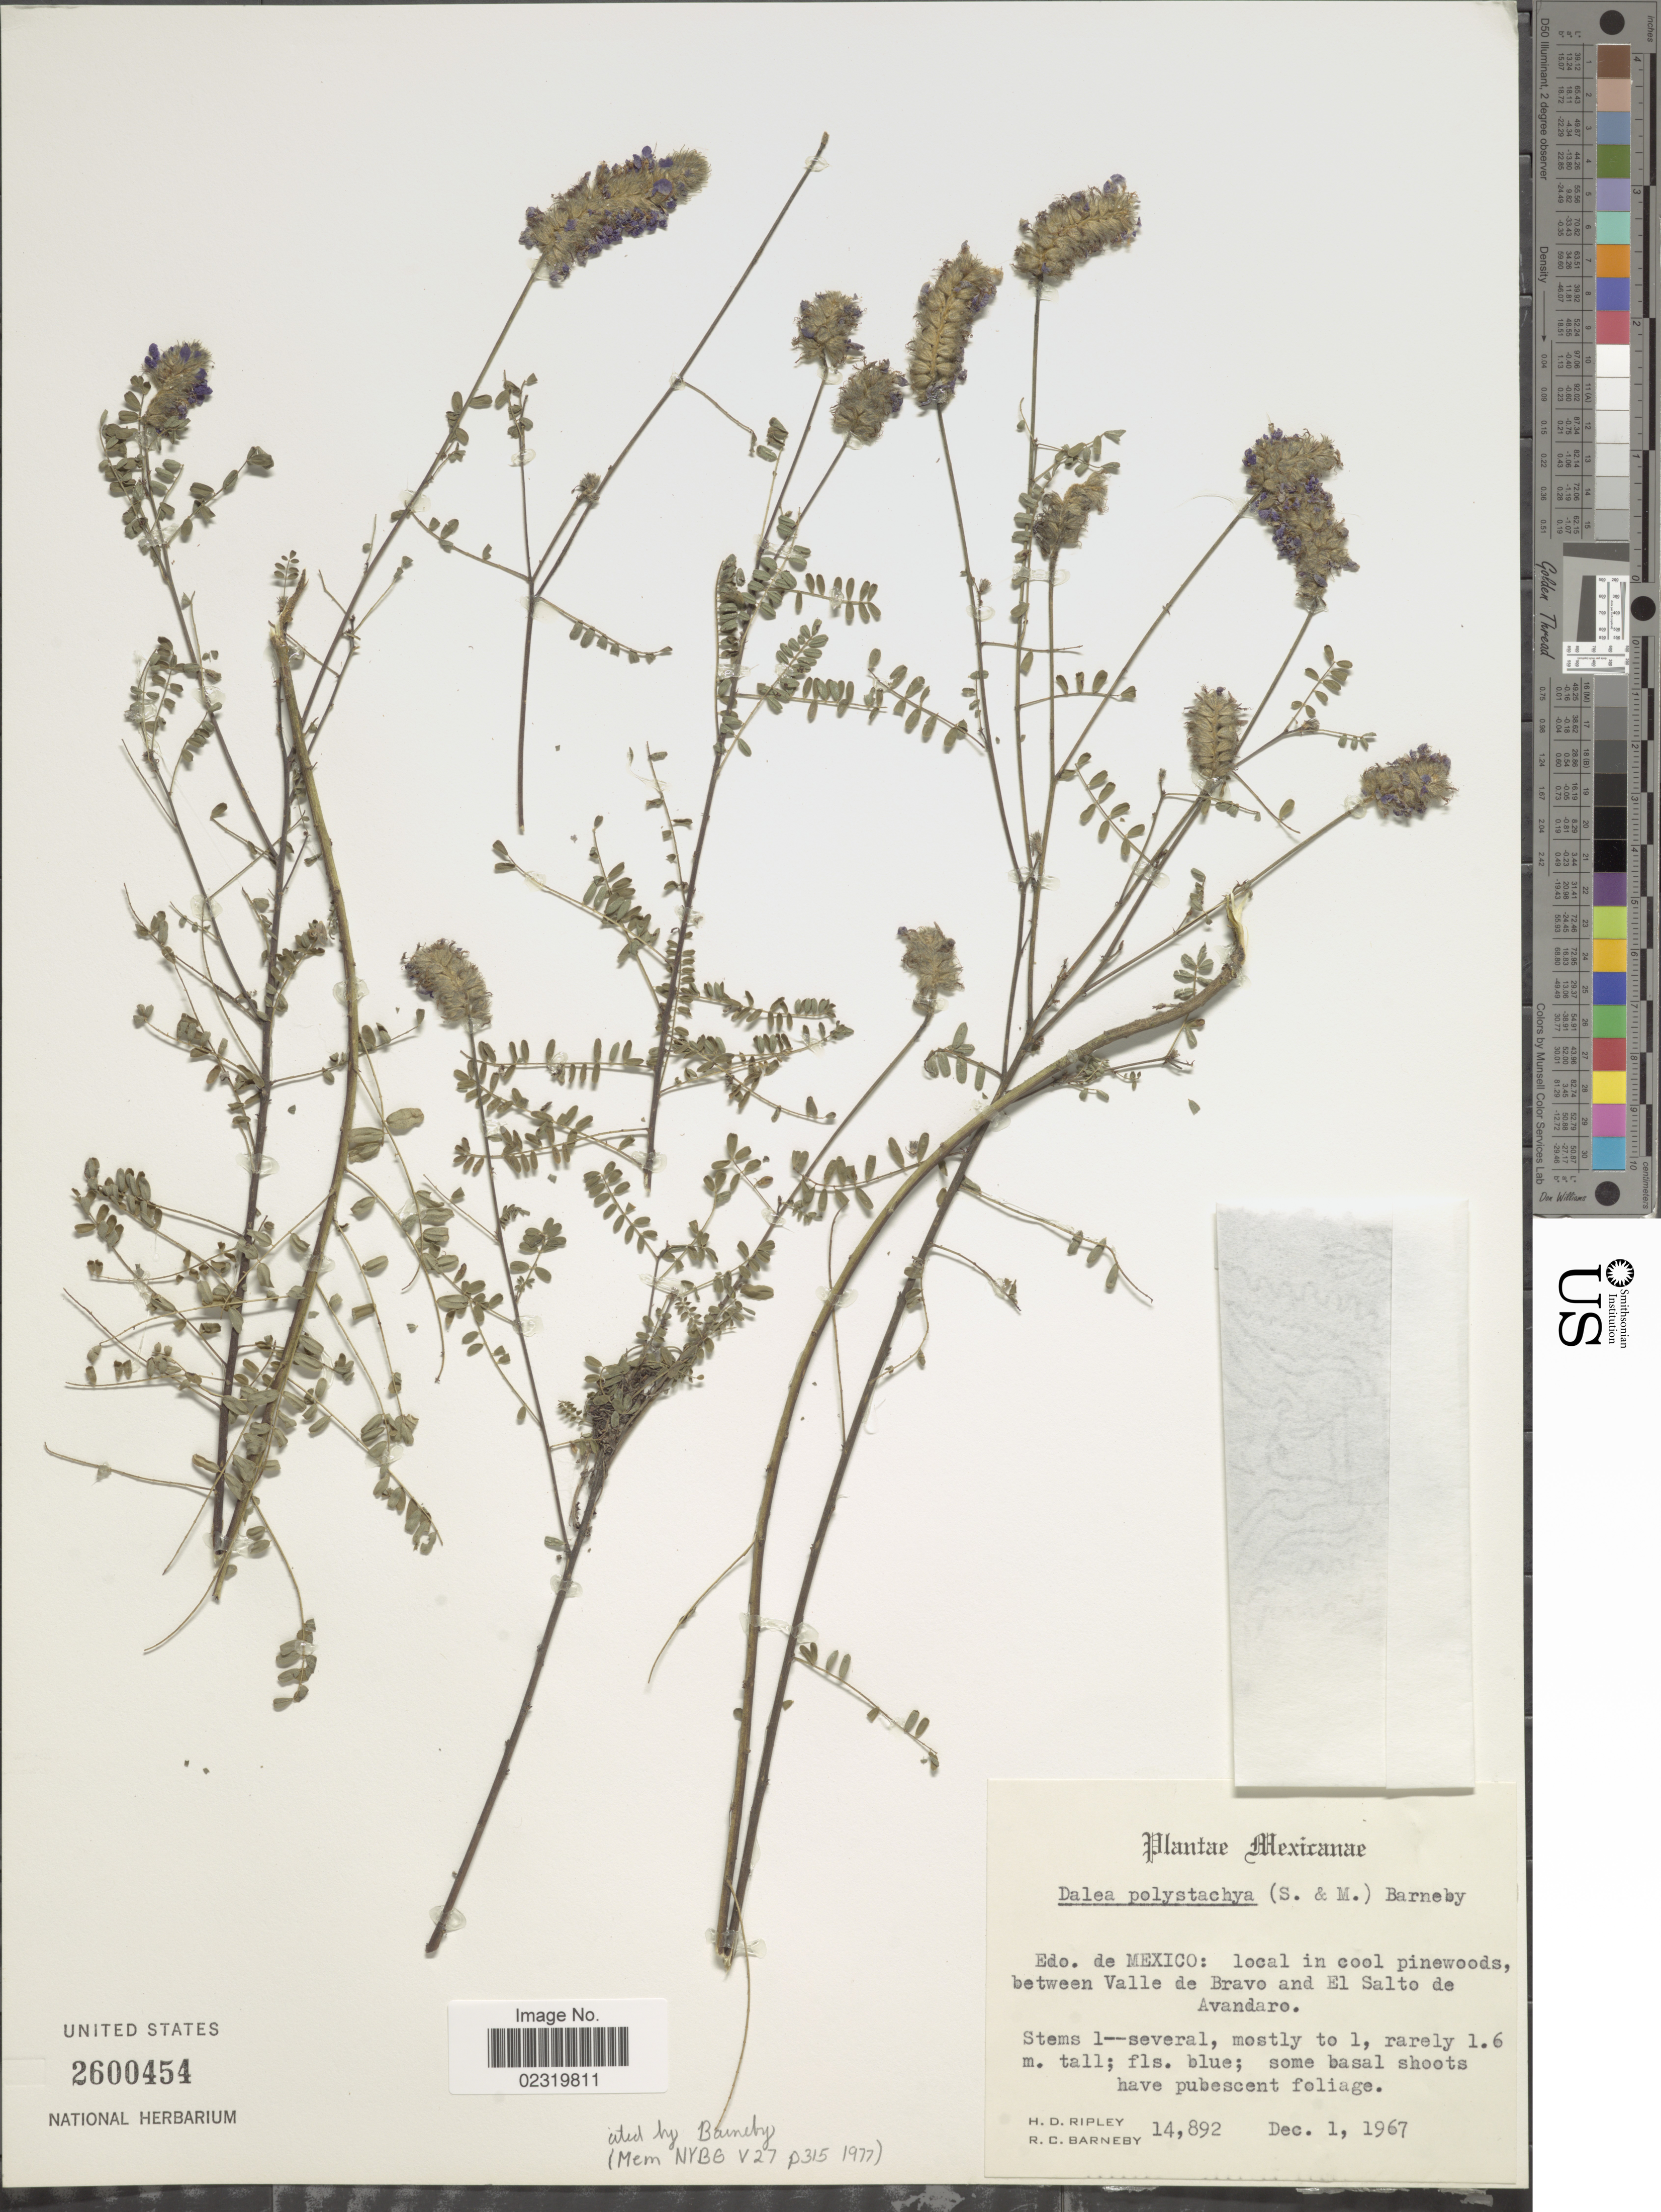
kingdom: Plantae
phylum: Tracheophyta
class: Magnoliopsida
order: Fabales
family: Fabaceae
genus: Dalea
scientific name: Dalea polystachya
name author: (Sessé & Moc.) Barneby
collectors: H. Ripley & R. C. Barneby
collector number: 14892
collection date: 1967-12-01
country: Mexico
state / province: México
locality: Between Valle de Bravo and El Salto de Avandaro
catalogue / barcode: US 2600454